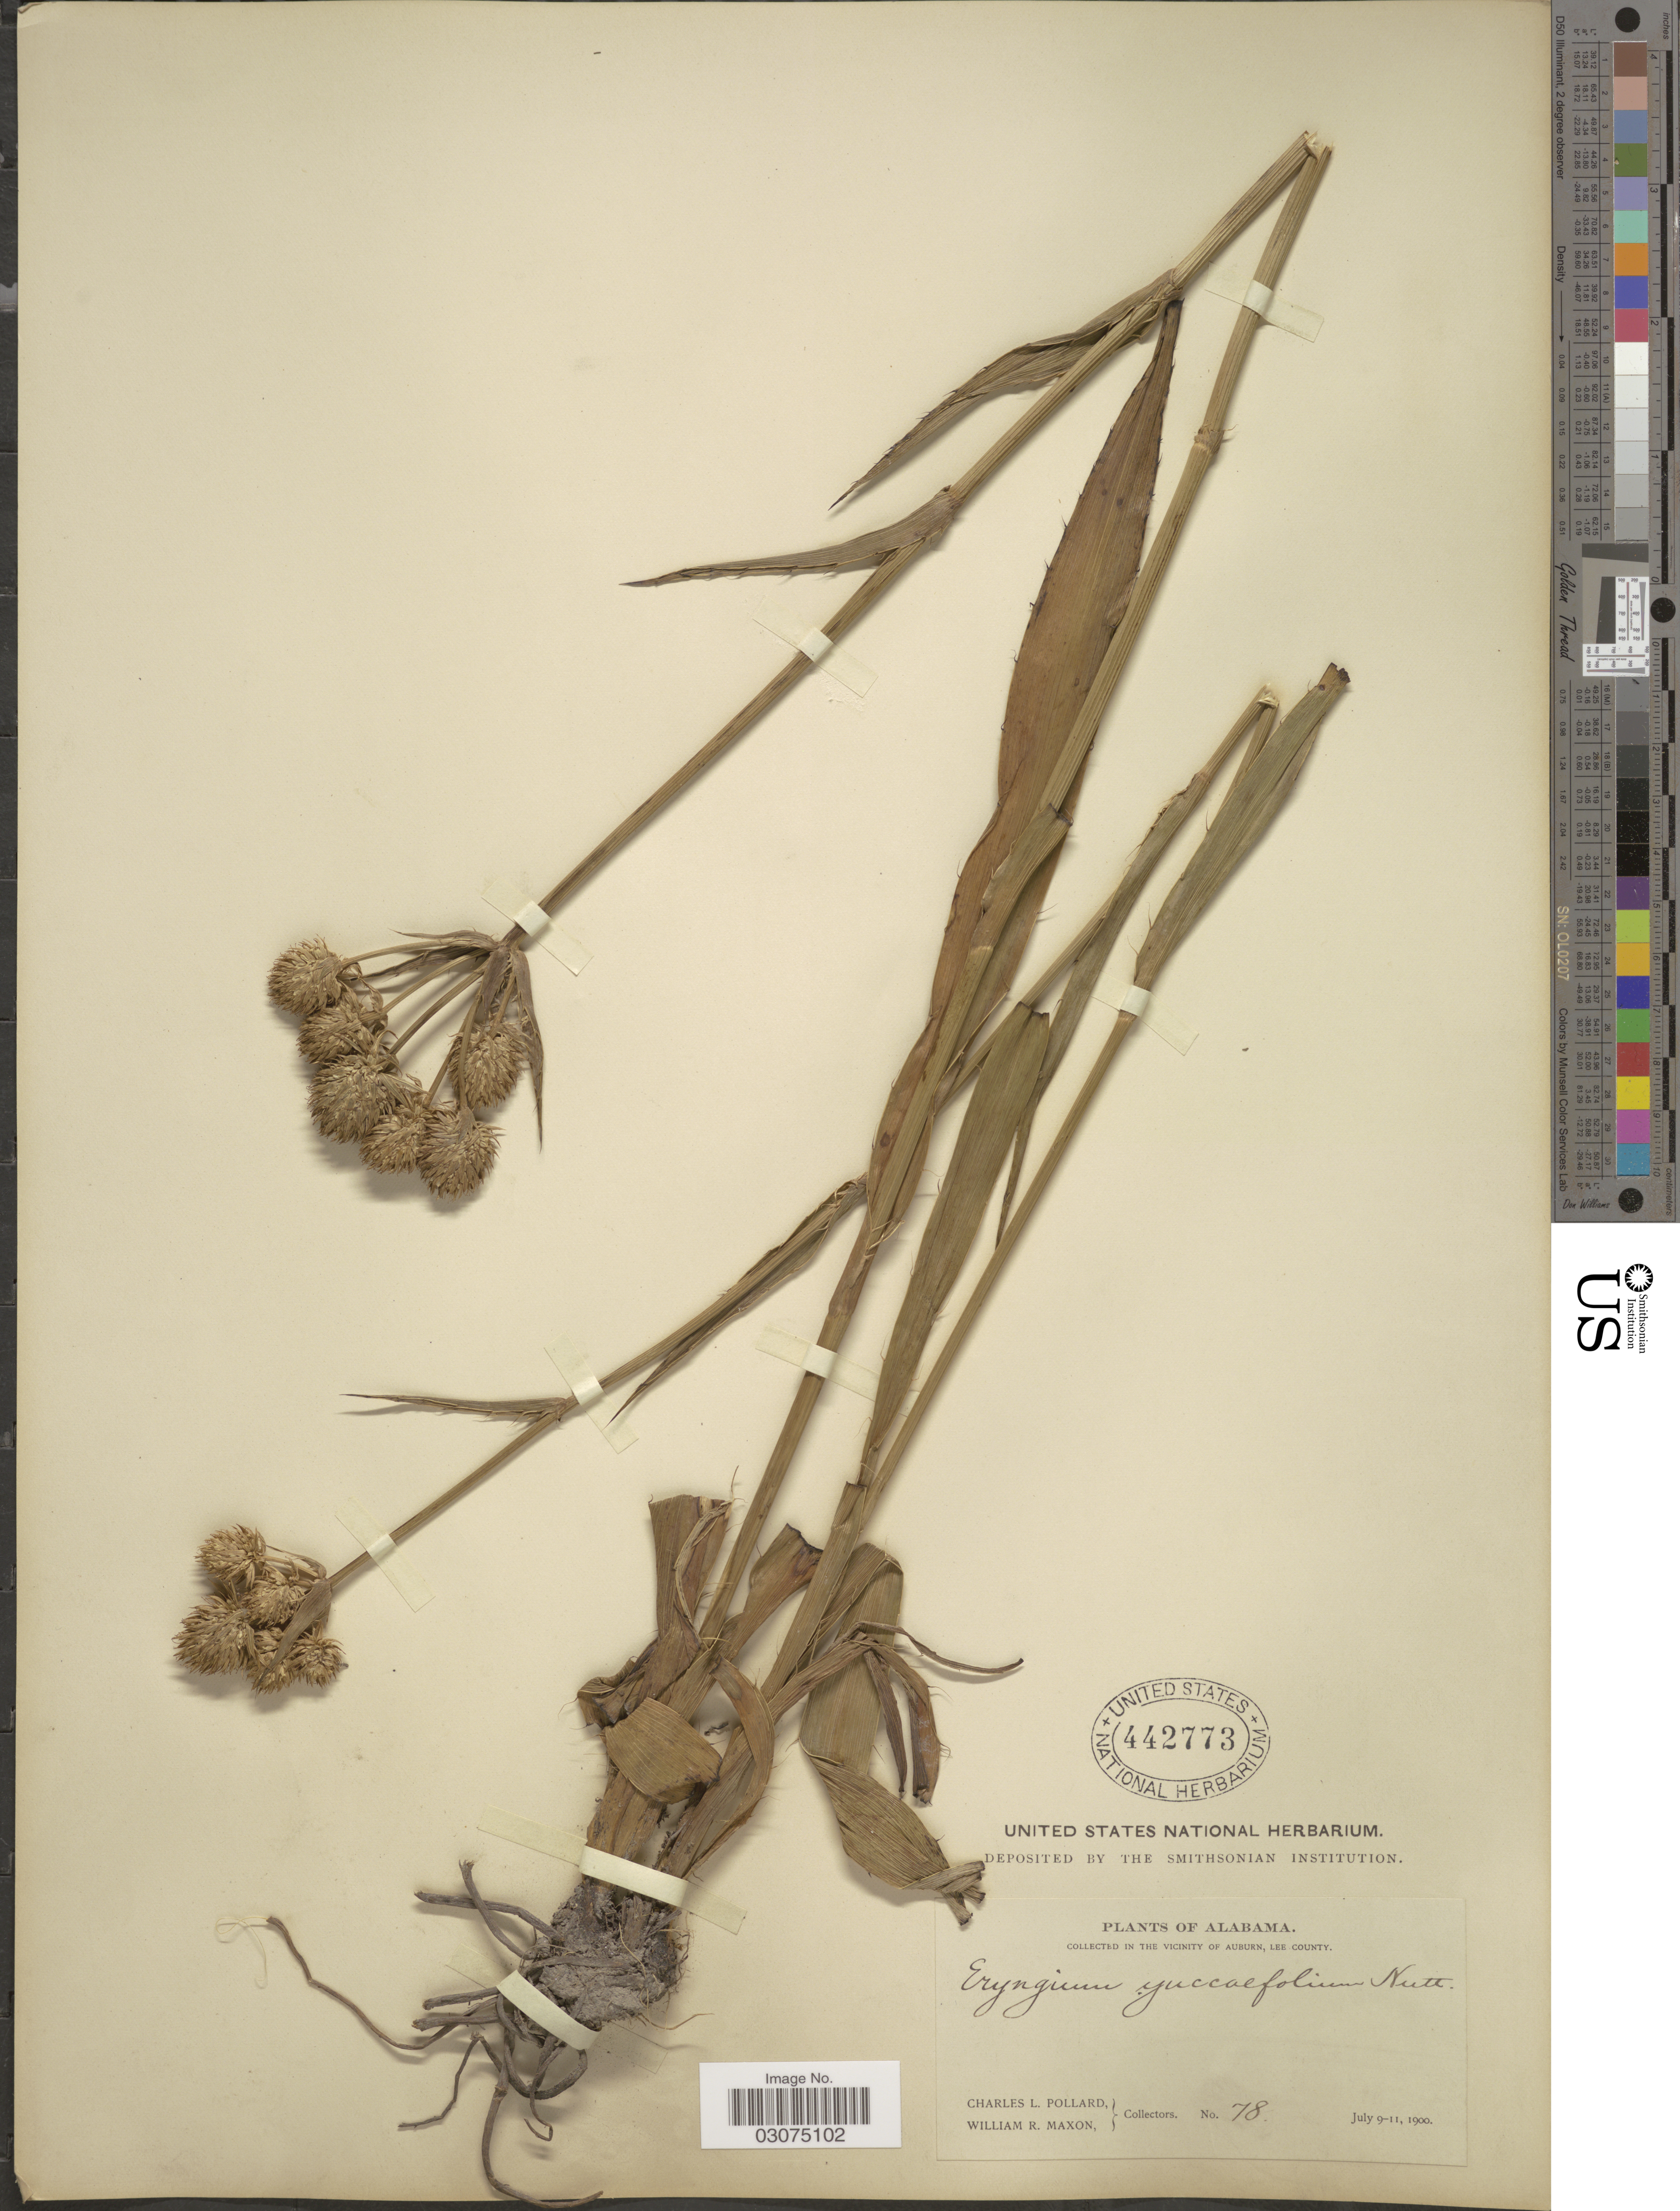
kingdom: Plantae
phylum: Tracheophyta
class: Magnoliopsida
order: Apiales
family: Apiaceae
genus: Eryngium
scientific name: Eryngium yuccifolium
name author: Michx.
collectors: C. L. Pollard & W. R. Maxon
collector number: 78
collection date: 1900-07-09/1900-07-11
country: United States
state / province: Alabama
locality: Vicinity of Auburn, Lee County.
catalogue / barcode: US 442773